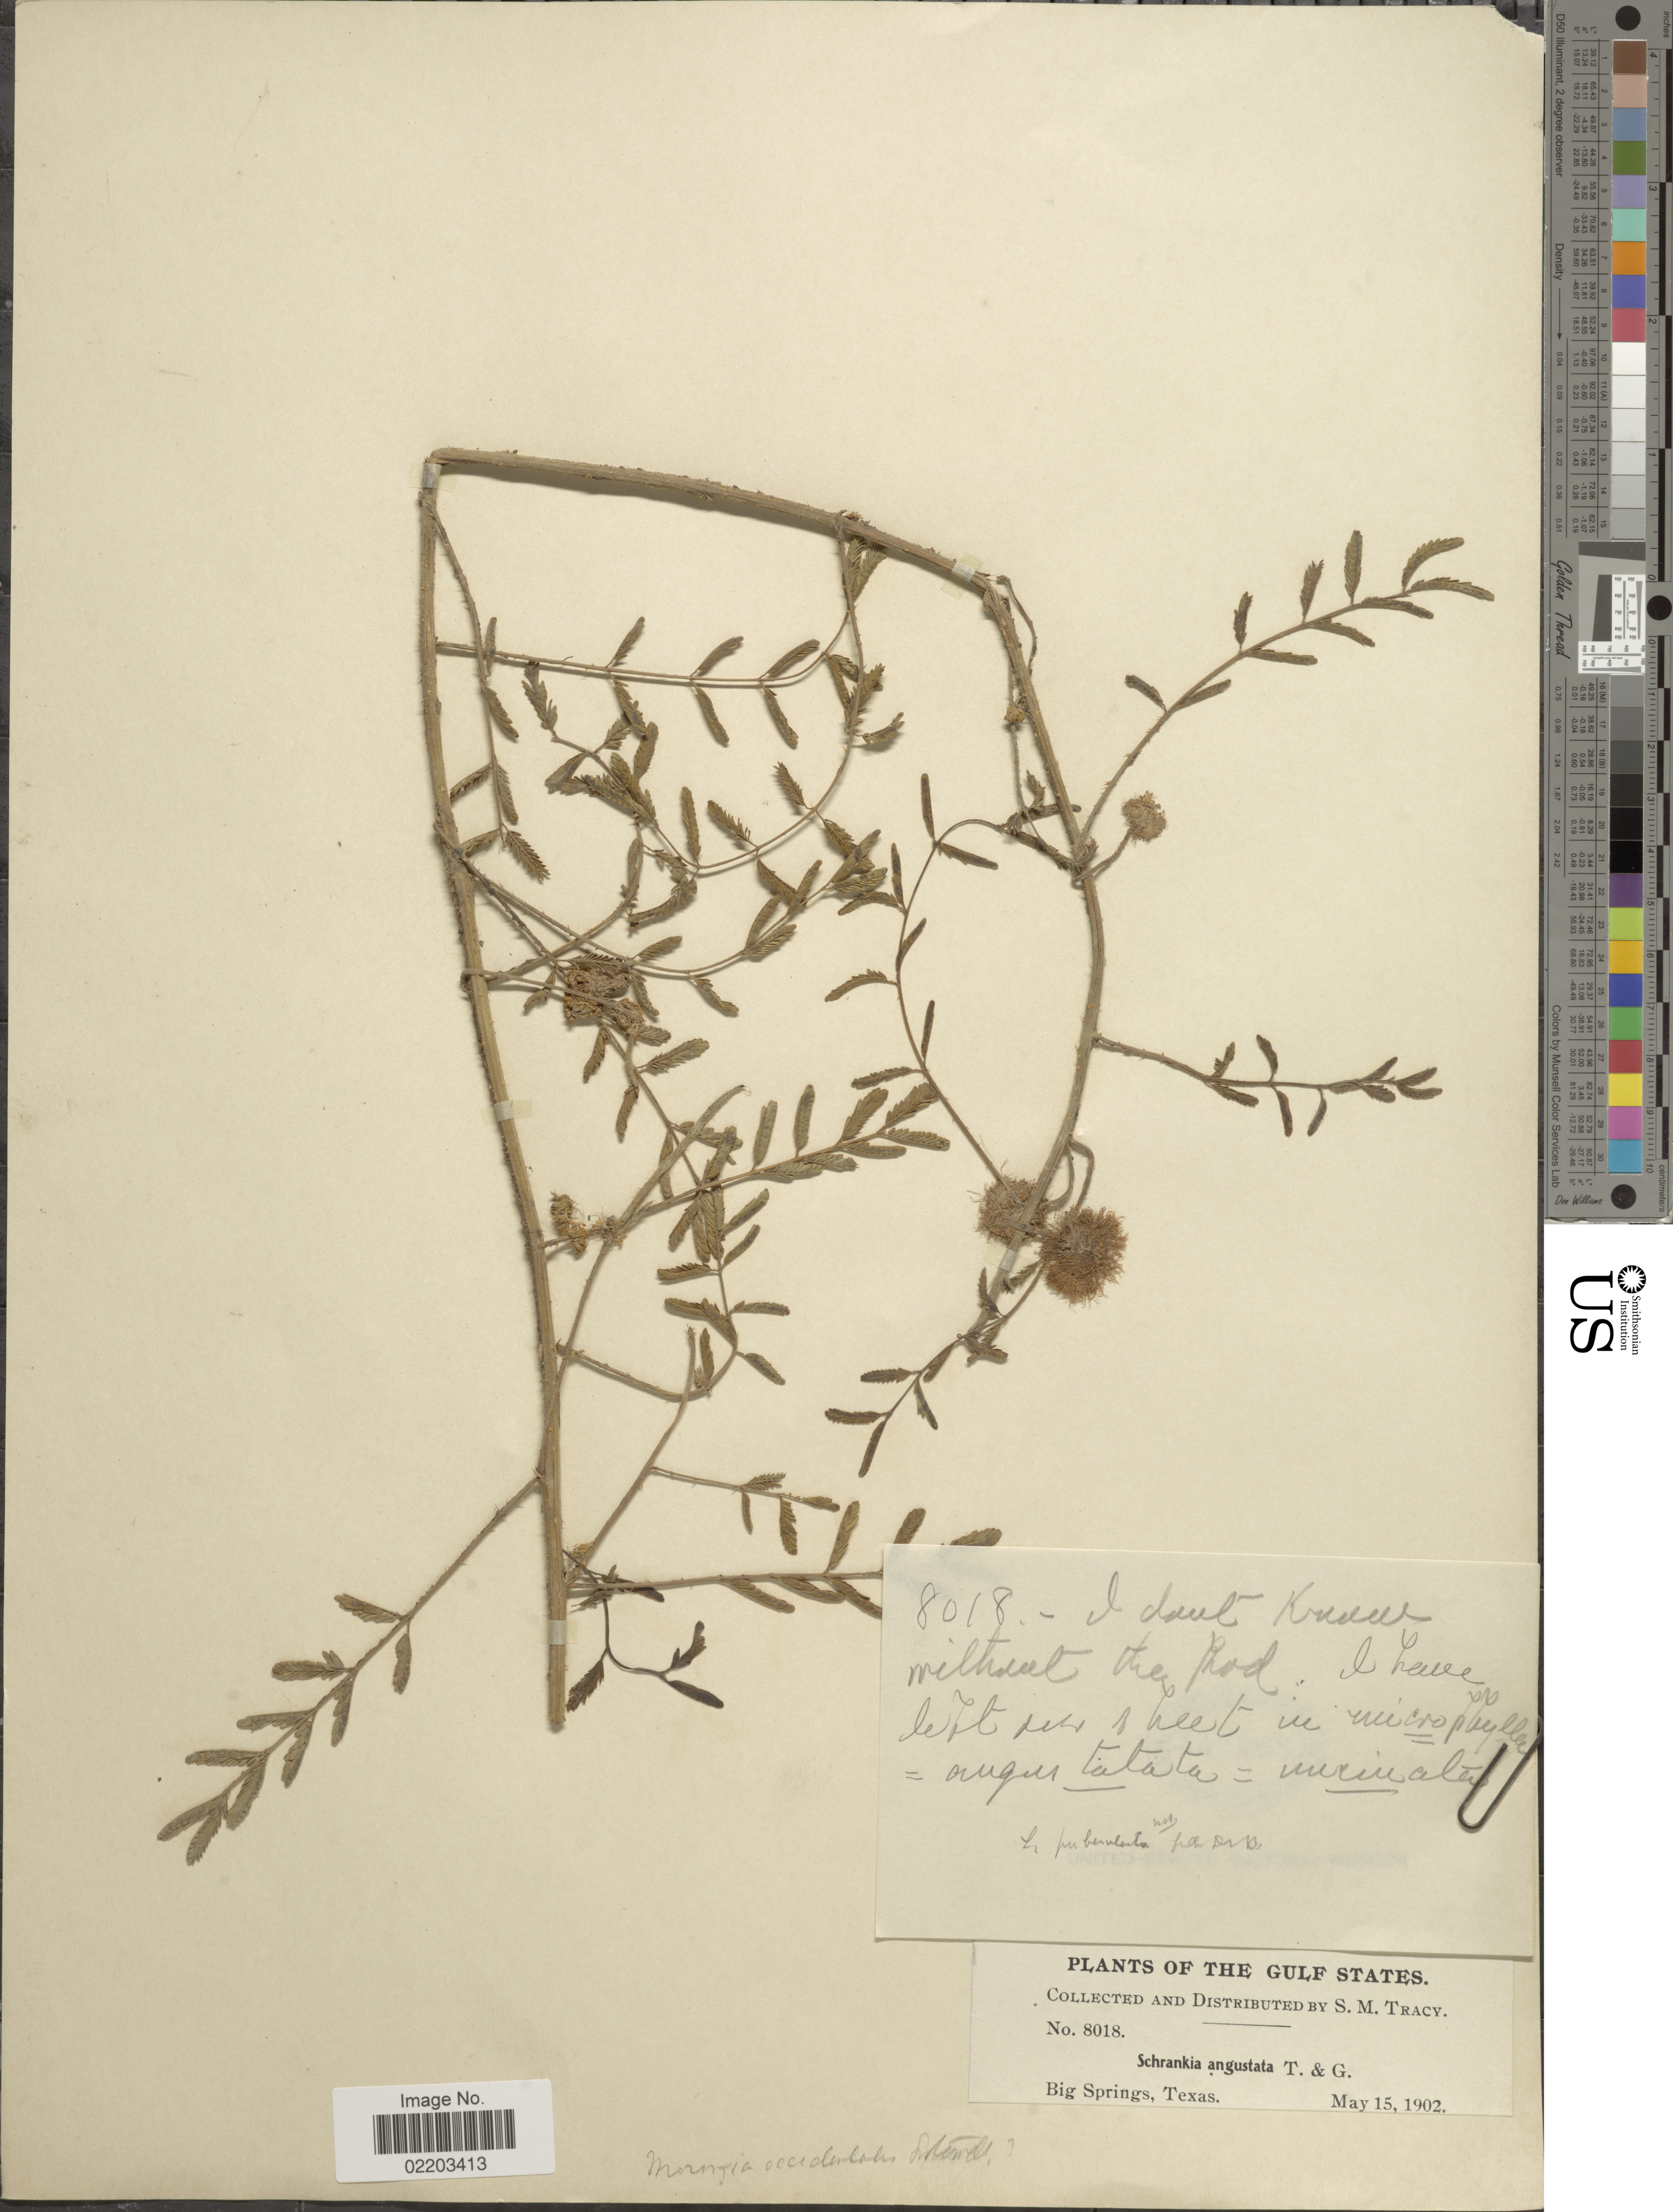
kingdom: Plantae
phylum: Tracheophyta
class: Magnoliopsida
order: Fabales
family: Fabaceae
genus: Mimosa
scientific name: Mimosa rupertiana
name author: B.L. Turner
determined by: Strong, M. T., (US), Smithsonian Institution - National Museum of Natural History (UNITED STATES)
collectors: S. M. Tracy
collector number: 8018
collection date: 1902-05-15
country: United States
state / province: Texas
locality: The Gulf States, Big Springs